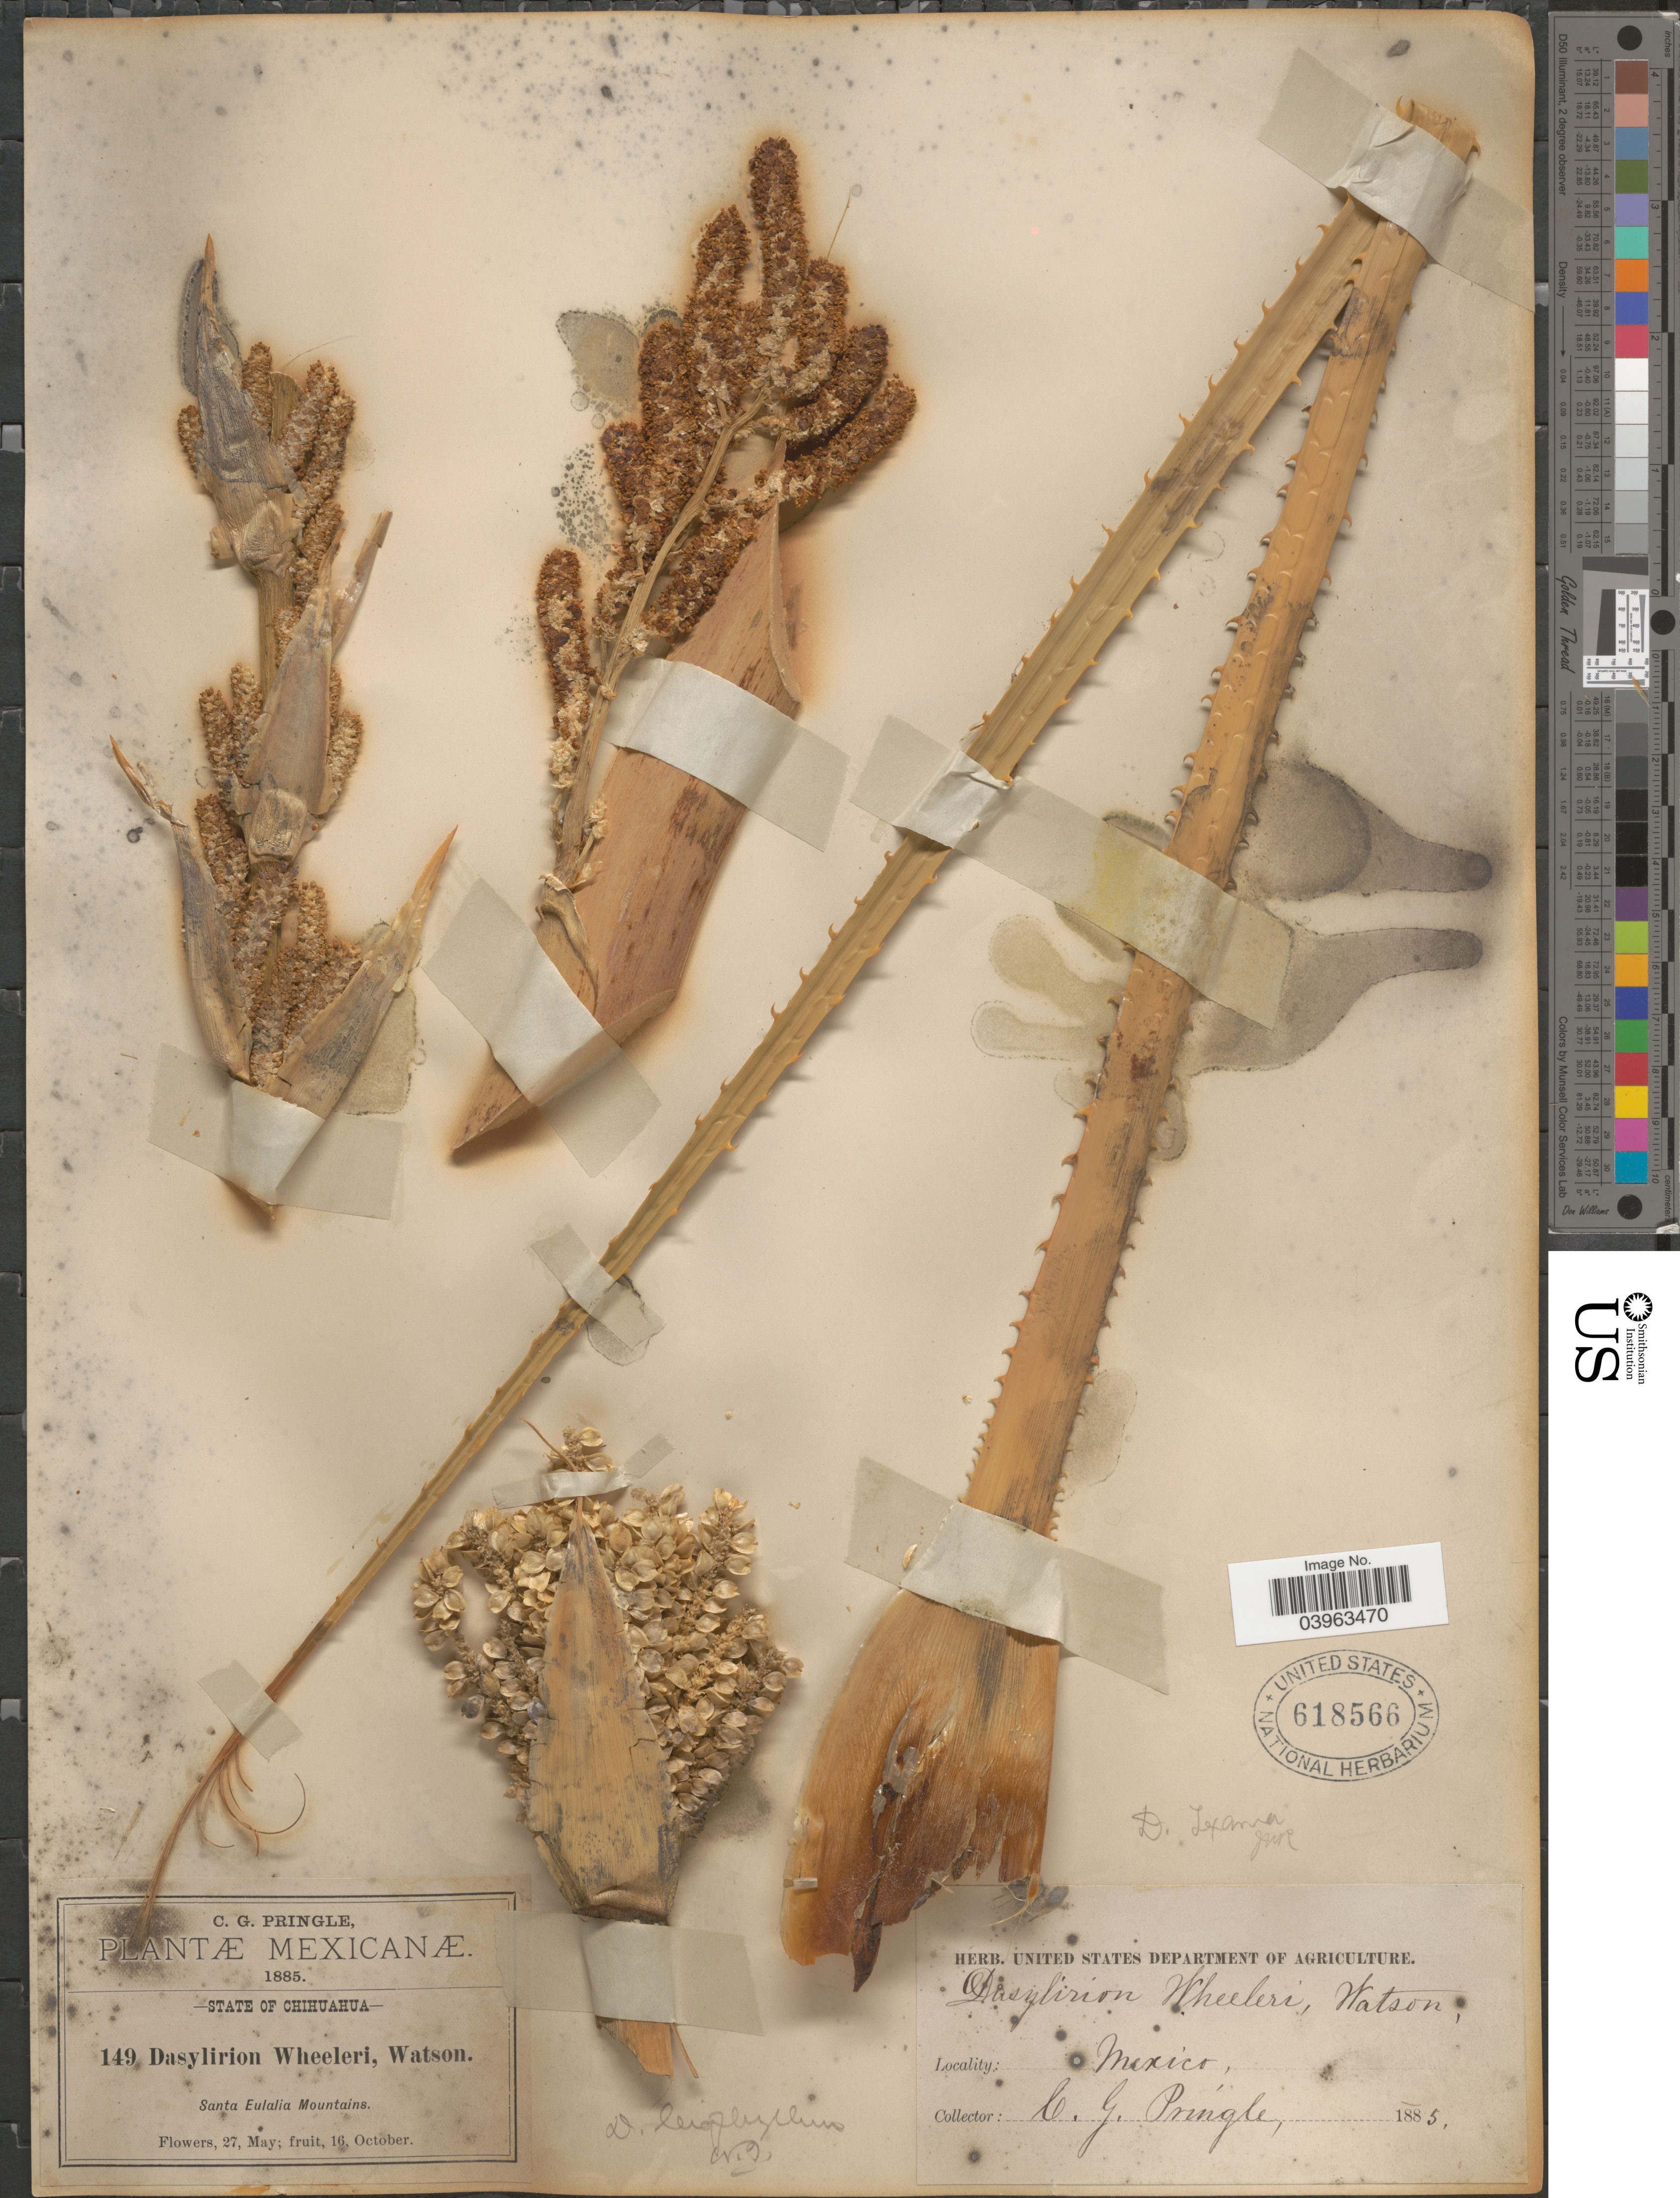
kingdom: Plantae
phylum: Tracheophyta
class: Liliopsida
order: Asparagales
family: Asparagaceae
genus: Dasylirion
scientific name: Dasylirion leiophyllum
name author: Engelm. ex Trel.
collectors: C. G. Pringle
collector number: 149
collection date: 1885-05-27/1885-10-16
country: Mexico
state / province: Chihuahua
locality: Santa Eulalia Mountains.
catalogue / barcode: US 618566